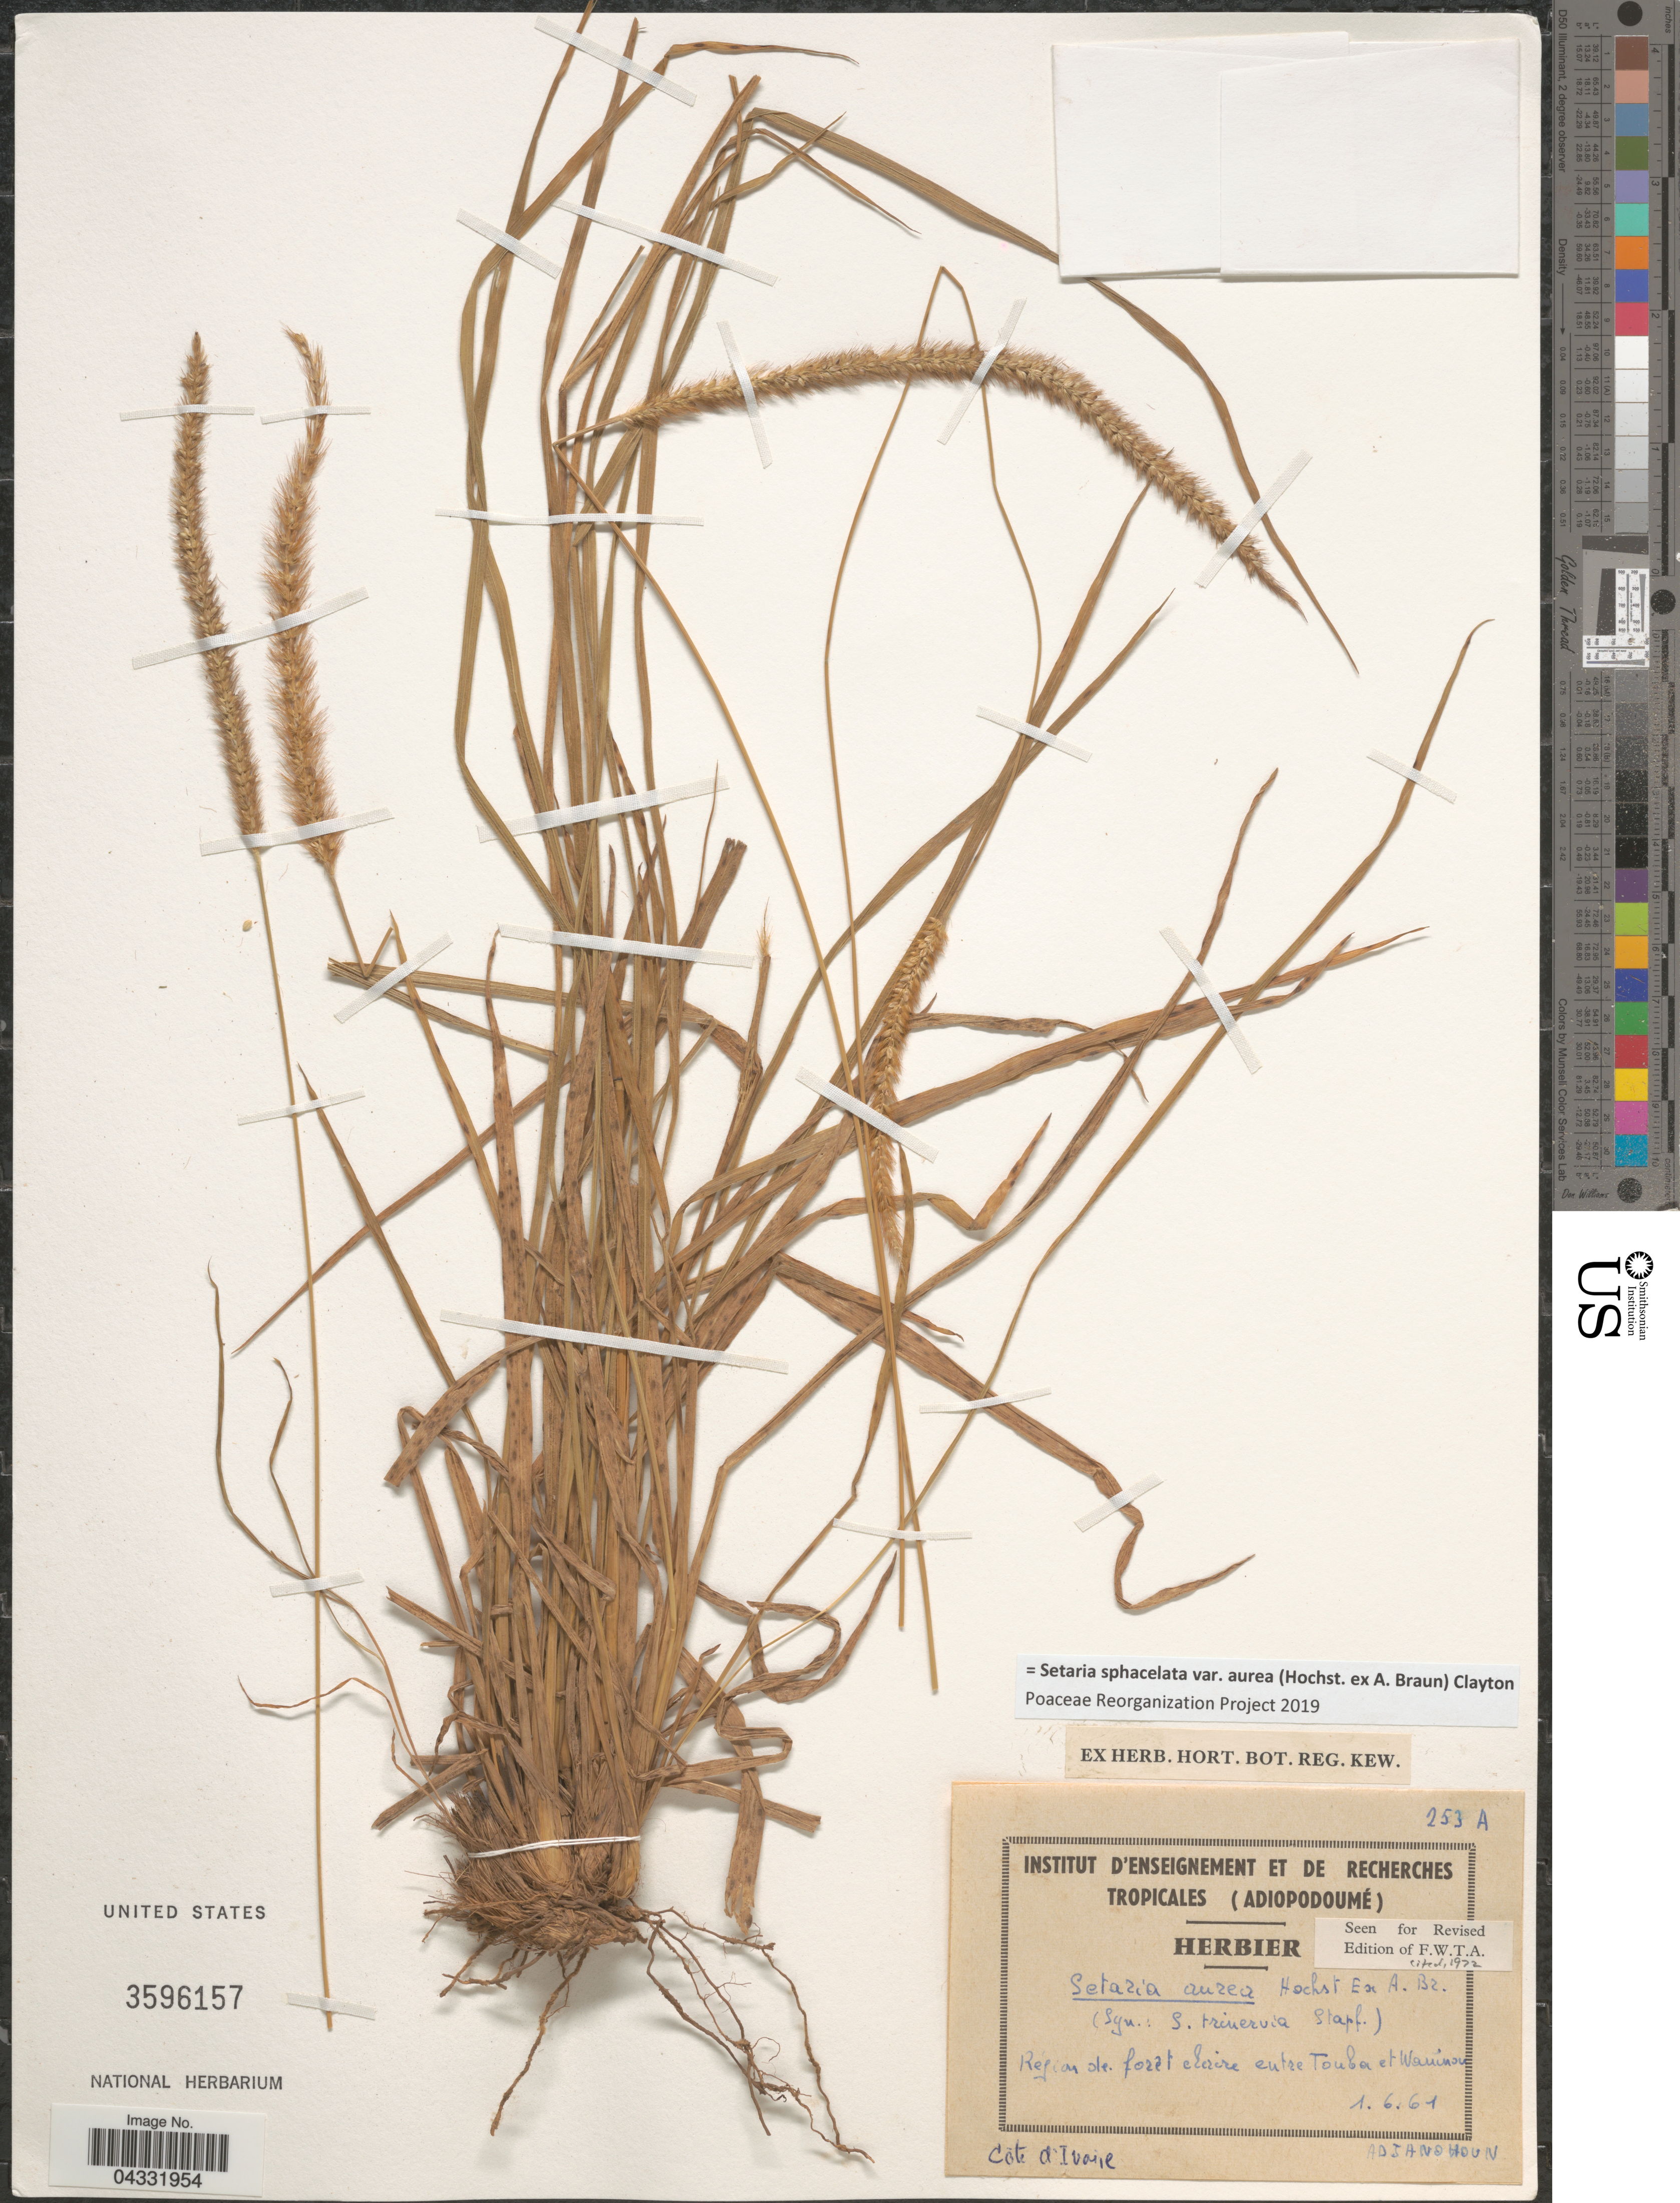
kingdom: Plantae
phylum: Tracheophyta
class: Liliopsida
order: Poales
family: Poaceae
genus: Setaria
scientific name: Setaria sphacelata var. aurea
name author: (Hochst. ex A. Braun) Clayton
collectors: Adjanohoun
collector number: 253A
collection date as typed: Transcribed d/m/y: 1/6/61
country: Ivory Coast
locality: Region de forêt claire entre Touba et Waninou. Cote d'Ivoire.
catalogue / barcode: US 3596157